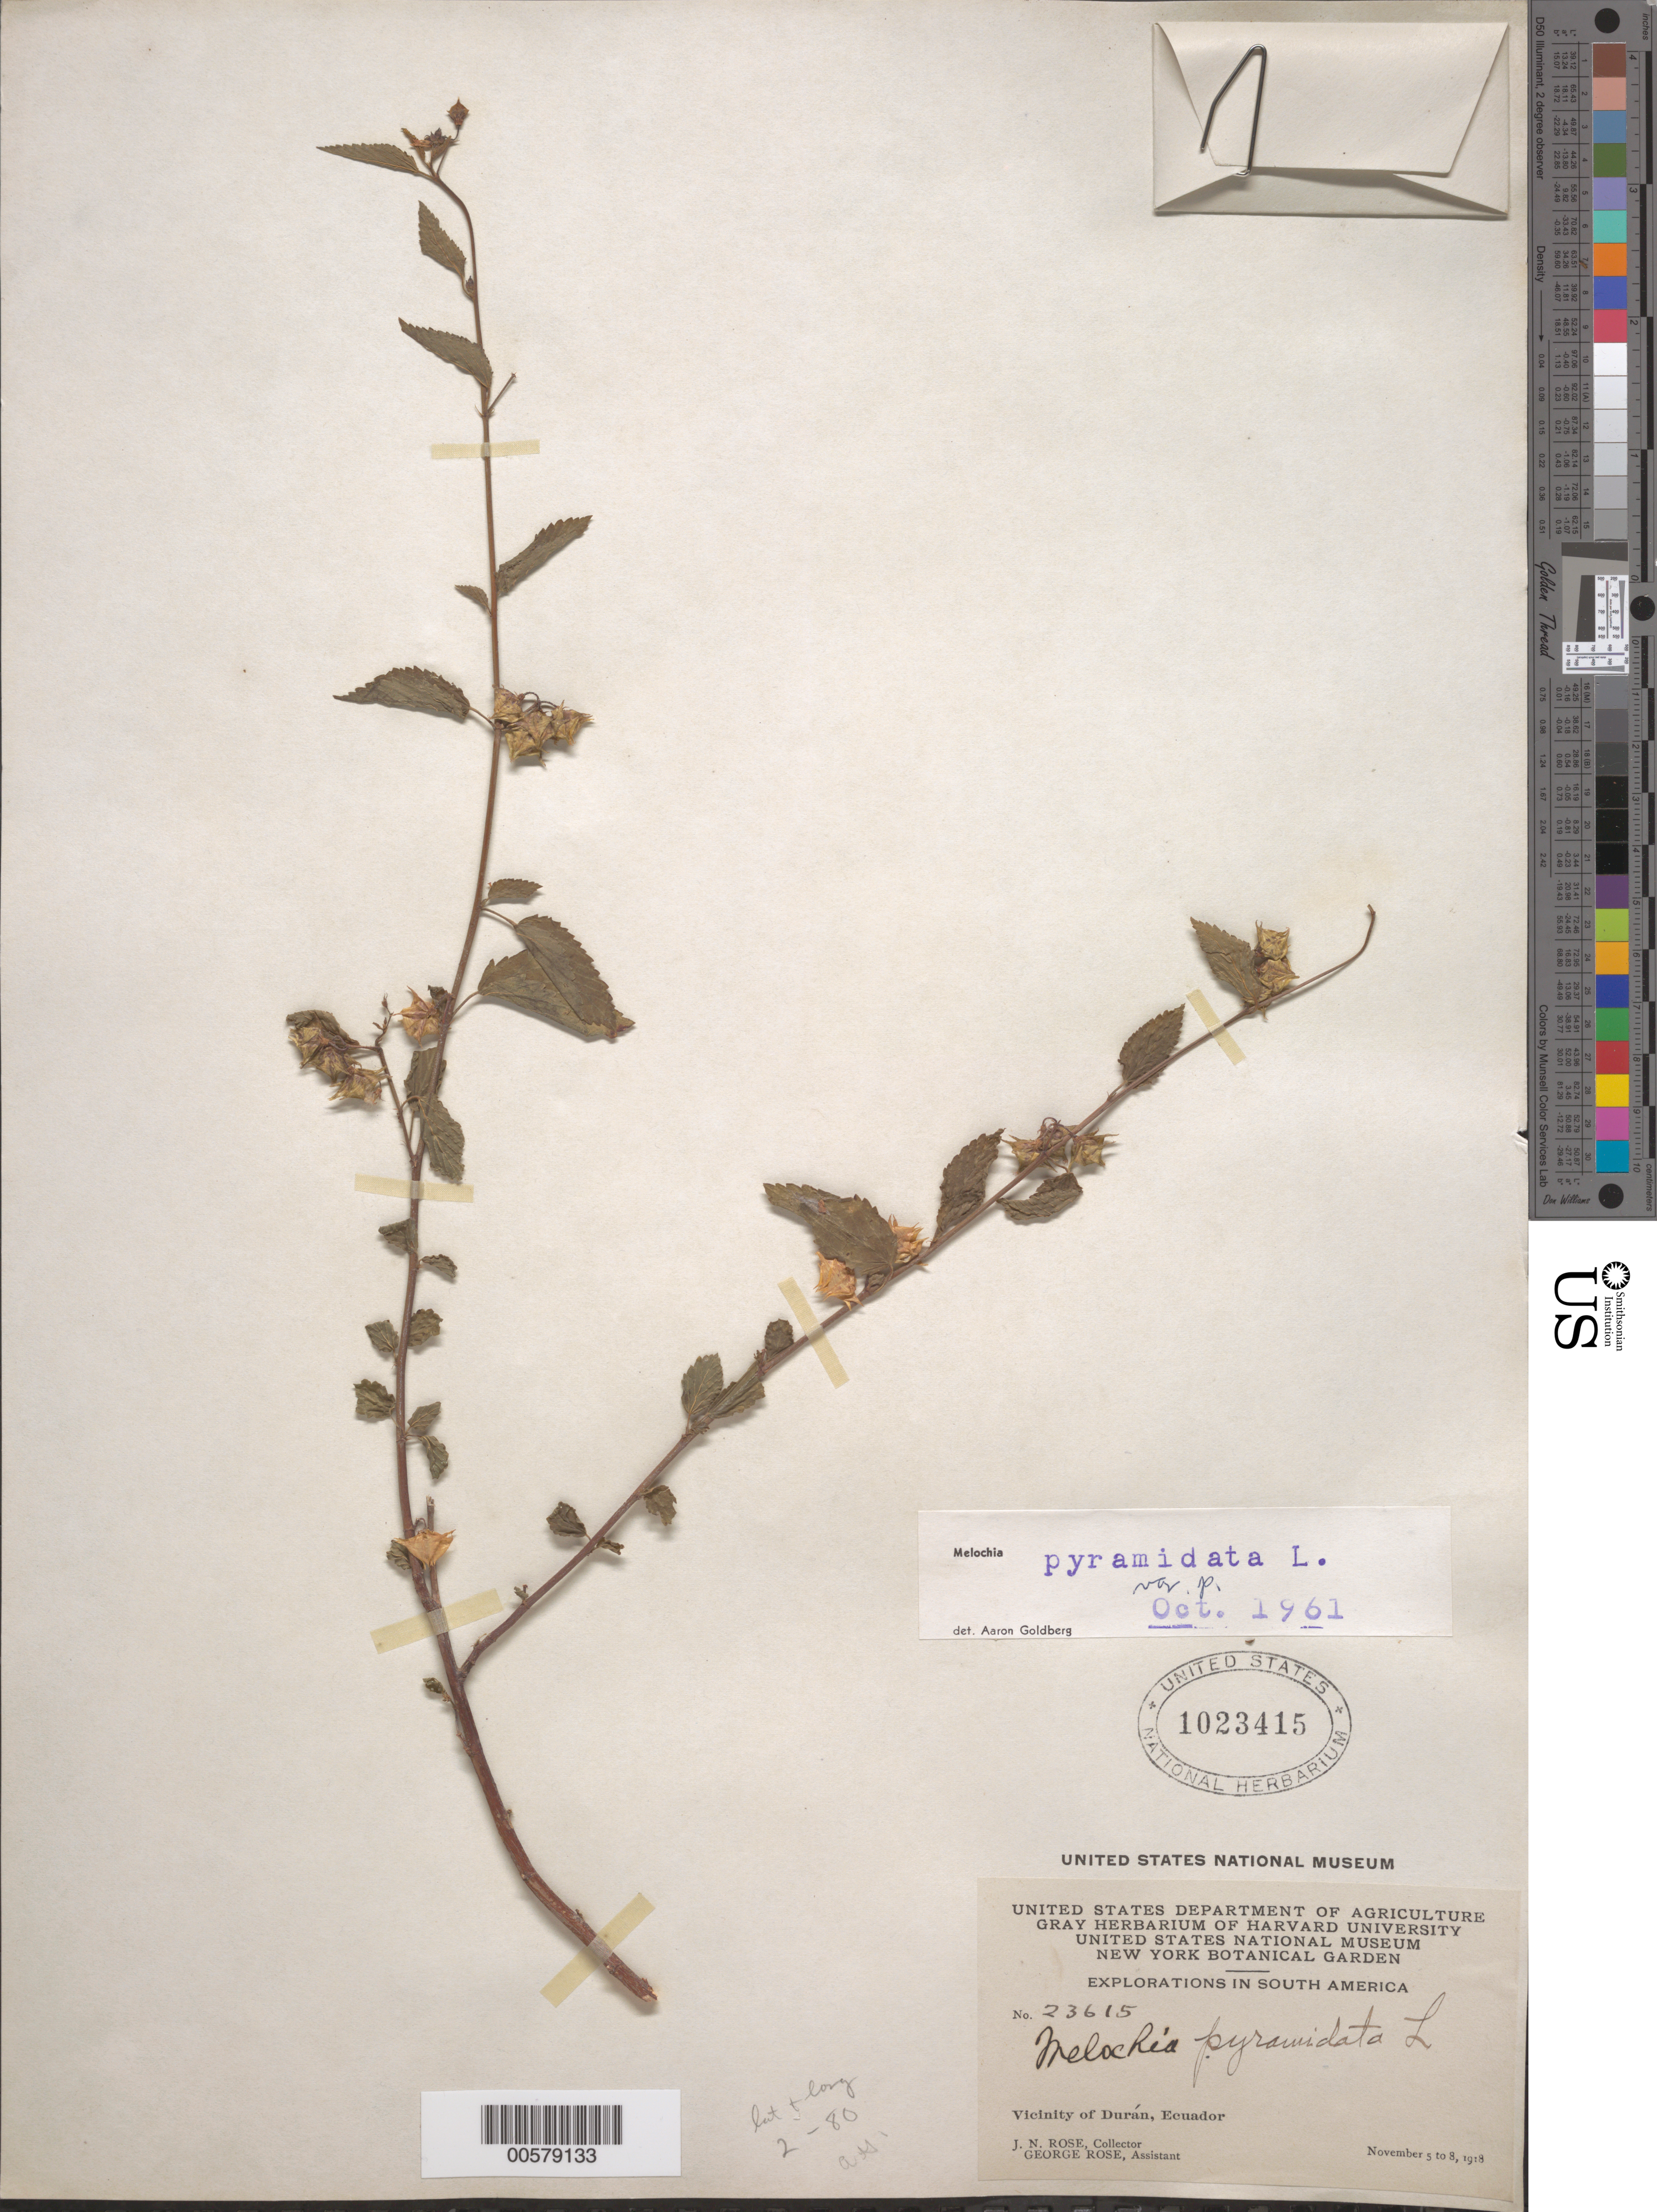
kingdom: Plantae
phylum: Tracheophyta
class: Magnoliopsida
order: Malvales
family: Malvaceae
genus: Melochia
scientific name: Melochia pyramidata var. pyramidata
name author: L.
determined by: Goldberg, Aaron, (US), NMNH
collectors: J. N. Rose & G. Rose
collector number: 23615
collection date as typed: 05 Nov 1918 to 08 Nov 1918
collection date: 1918-11-05/1918-11-08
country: Ecuador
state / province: Guayas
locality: Vicinity of Durán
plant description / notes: US, NY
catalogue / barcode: US 1023415